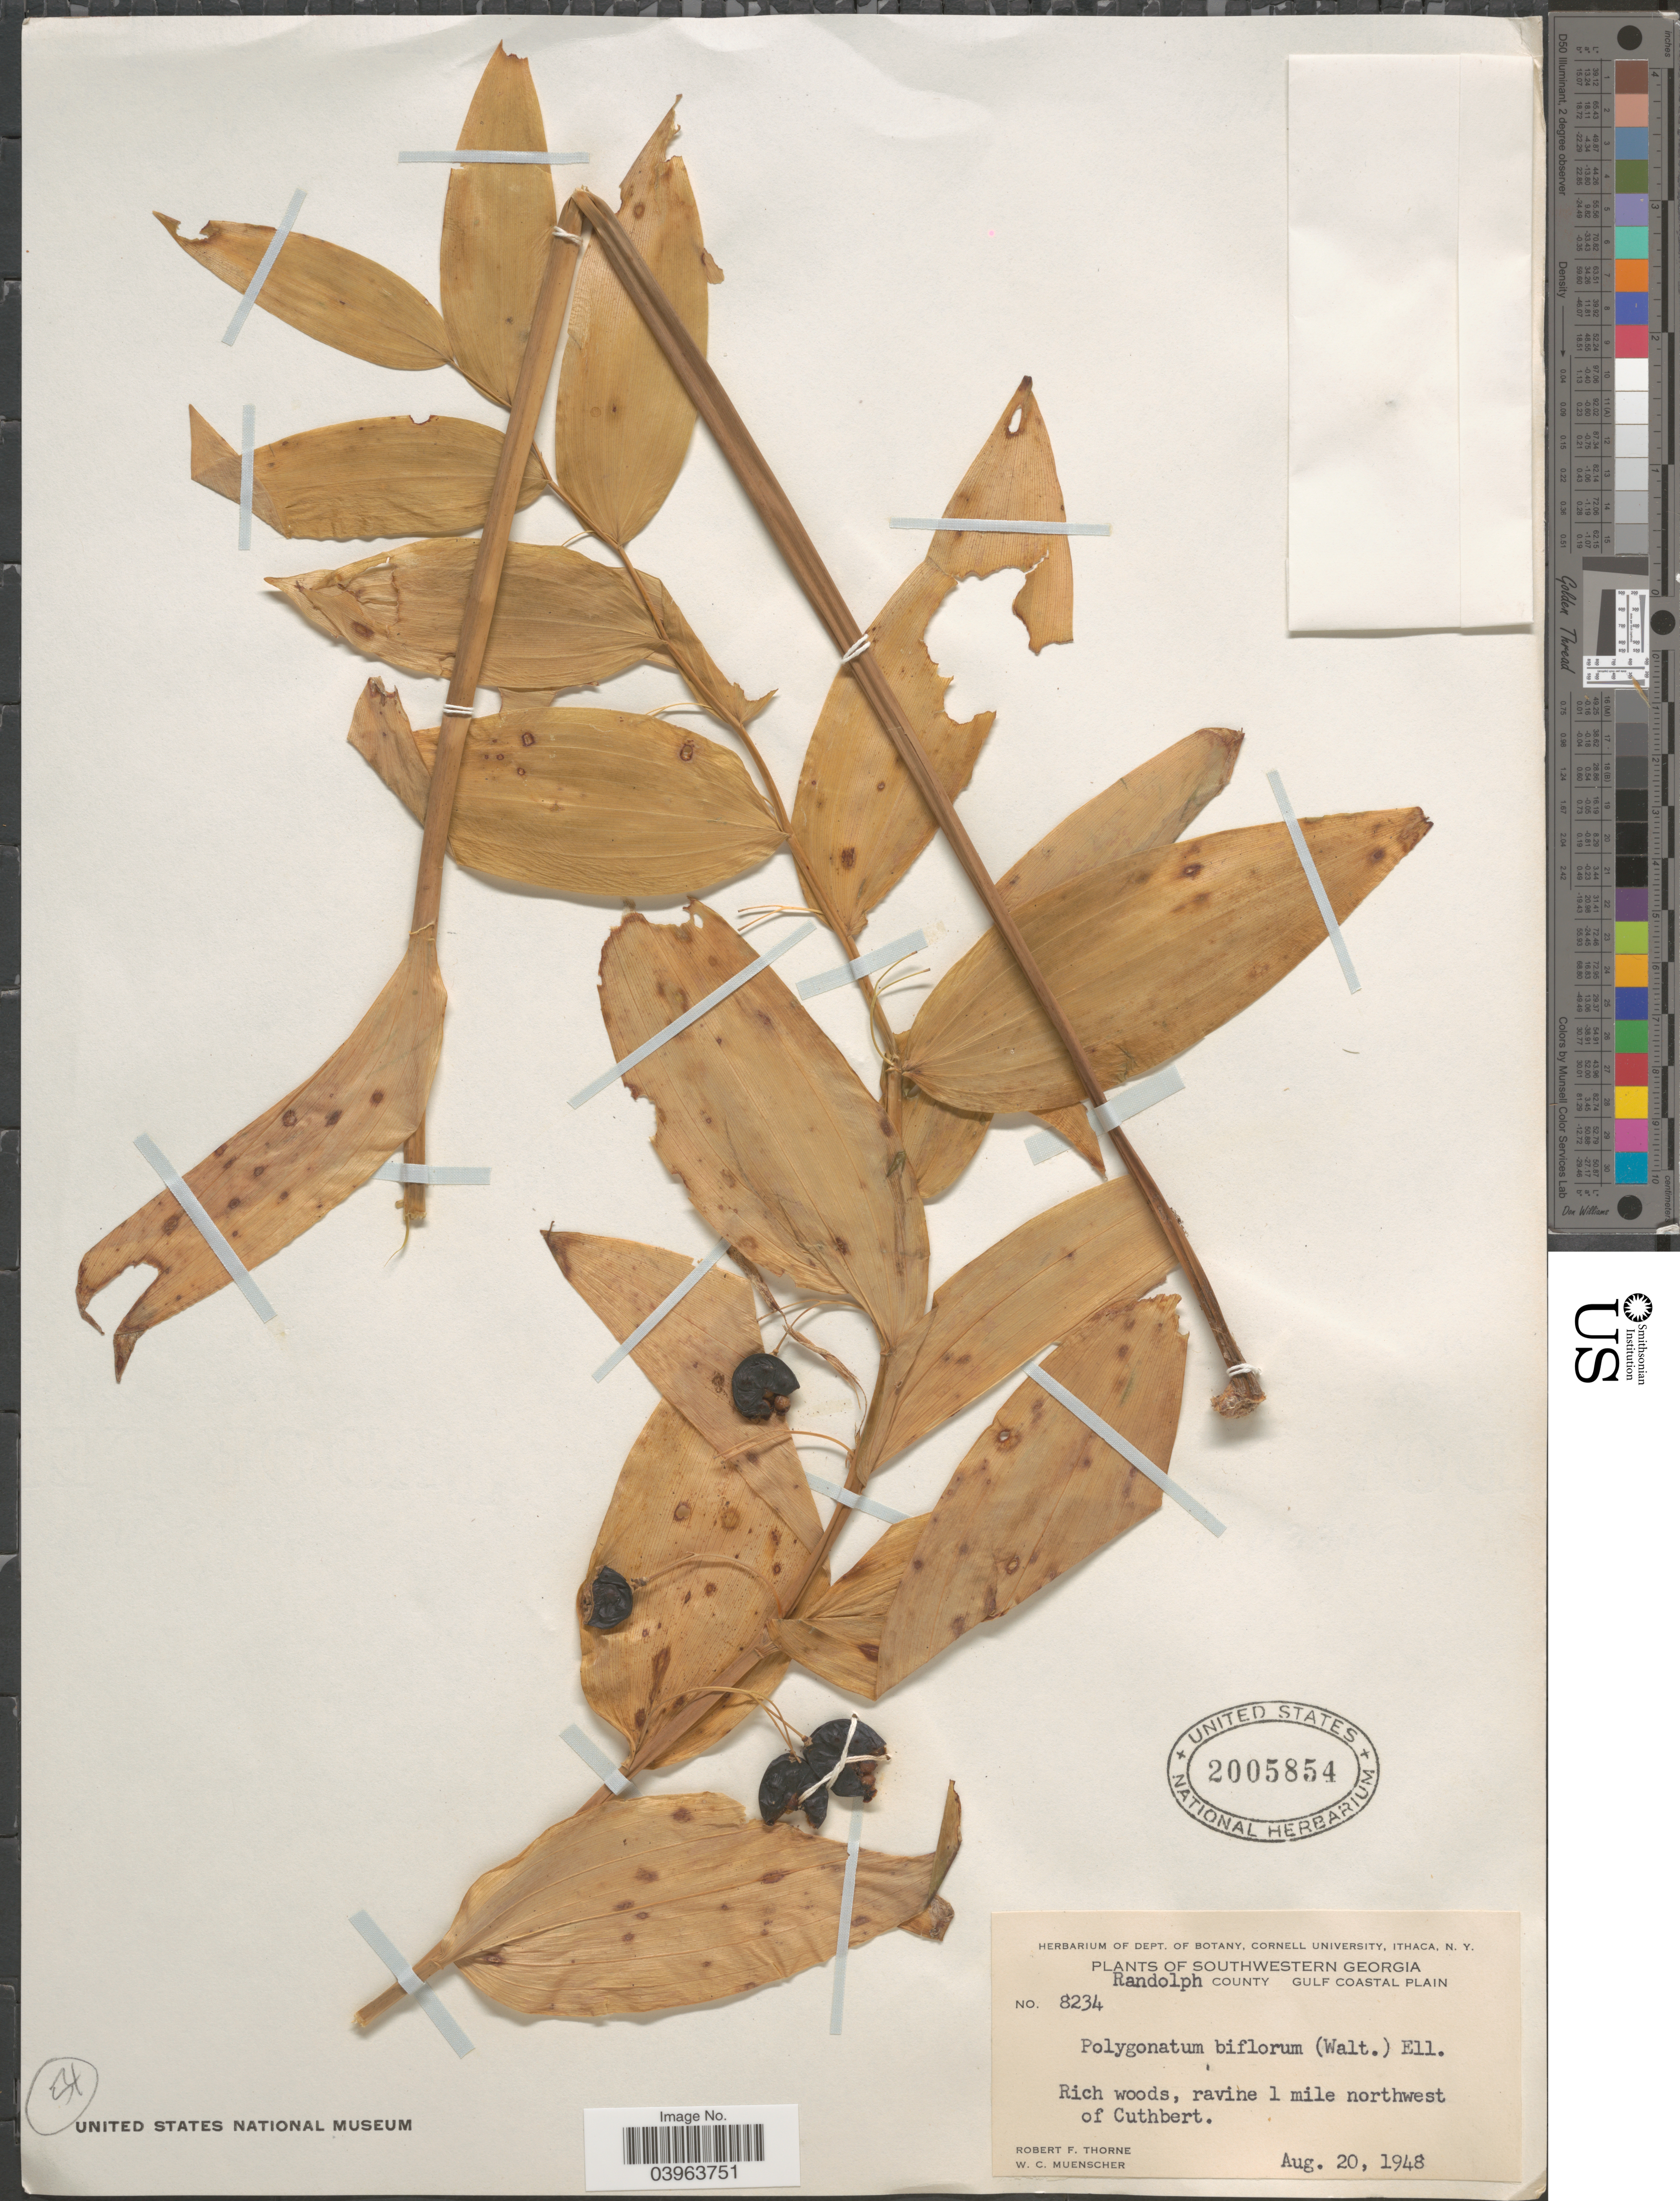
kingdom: Plantae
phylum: Tracheophyta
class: Liliopsida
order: Asparagales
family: Asparagaceae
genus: Polygonatum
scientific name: Polygonatum biflorum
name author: (Walter) Elliott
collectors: R. F. Thorne & W. Muenscher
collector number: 8234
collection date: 1948-08-20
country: United States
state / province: Georgia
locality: Southwestern Georgia. Randolph County. Gulf Coastal Plain. Ravine 1 mile northwest of Cuthbert.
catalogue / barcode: US 2005854